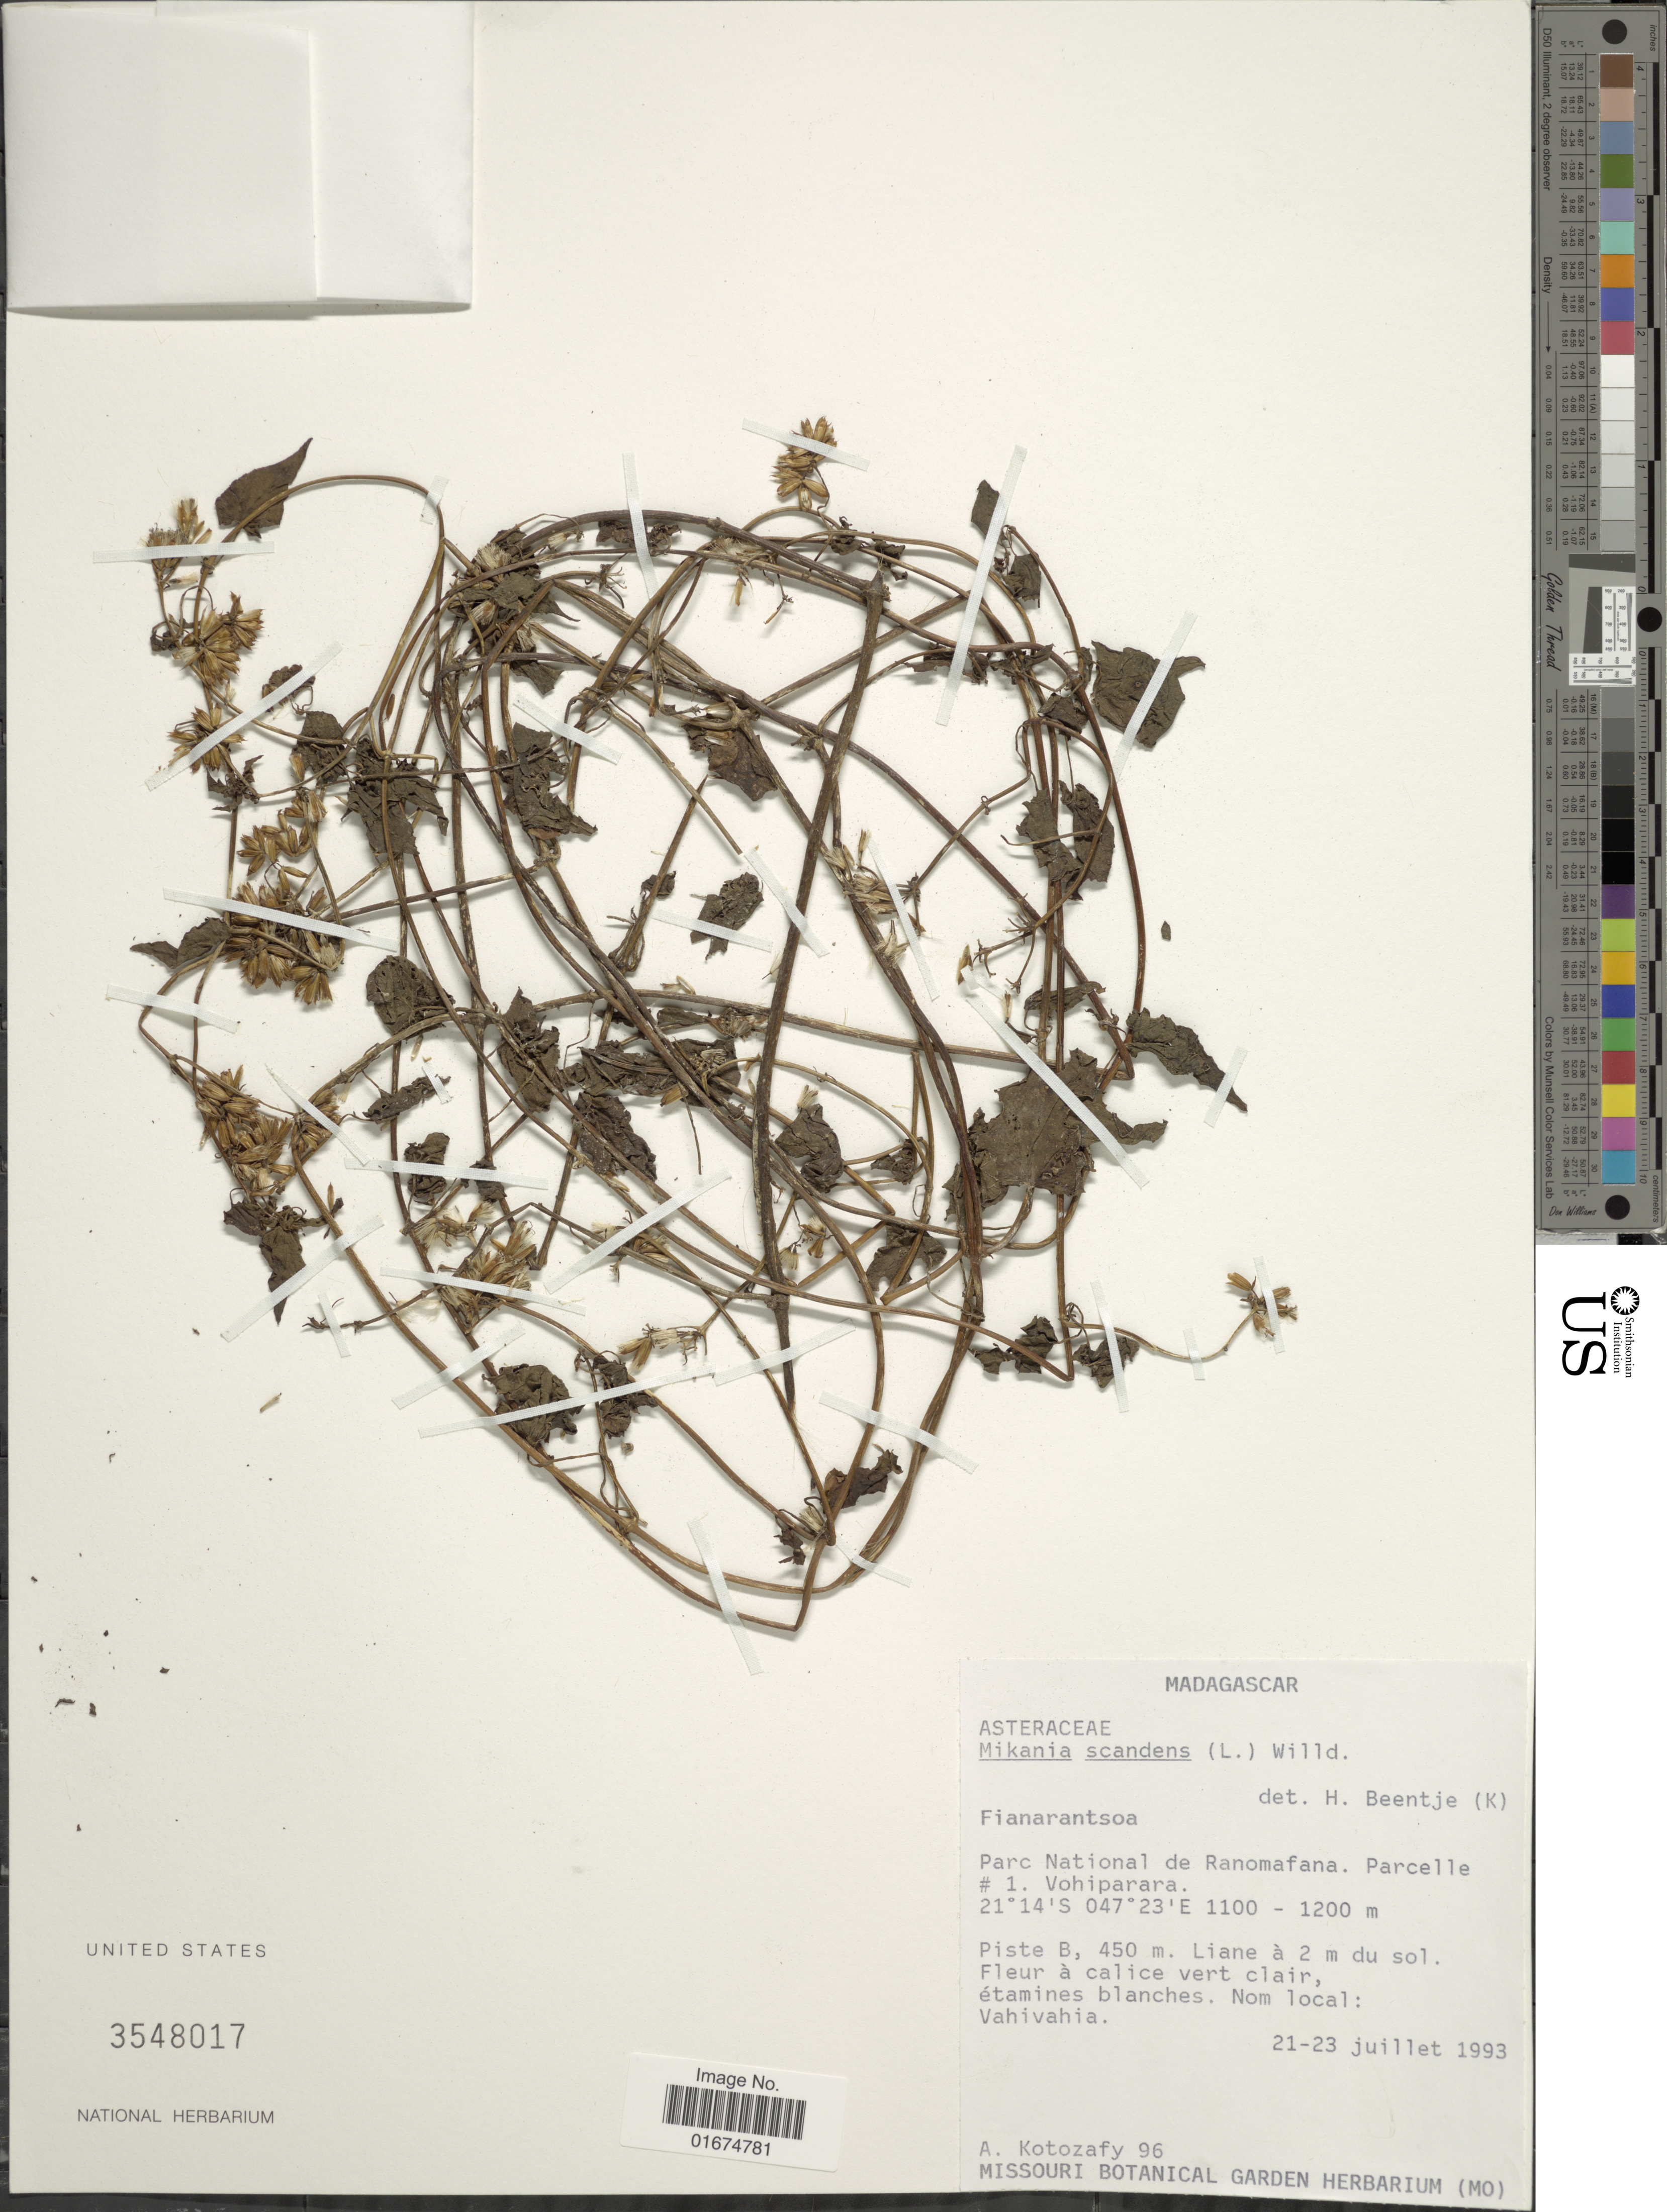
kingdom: Plantae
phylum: Tracheophyta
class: Magnoliopsida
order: Asterales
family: Asteraceae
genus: Mikania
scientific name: Mikania cordata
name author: (Burm. f.) B.L. Rob.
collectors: A. Kotozafy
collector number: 96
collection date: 1993-07-21/1993-07-23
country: Madagascar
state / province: Haute Matsiatra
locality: Parc National de Ranomafana. Parcelle # 1. Vohiparara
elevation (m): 1100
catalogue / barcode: US 3548017